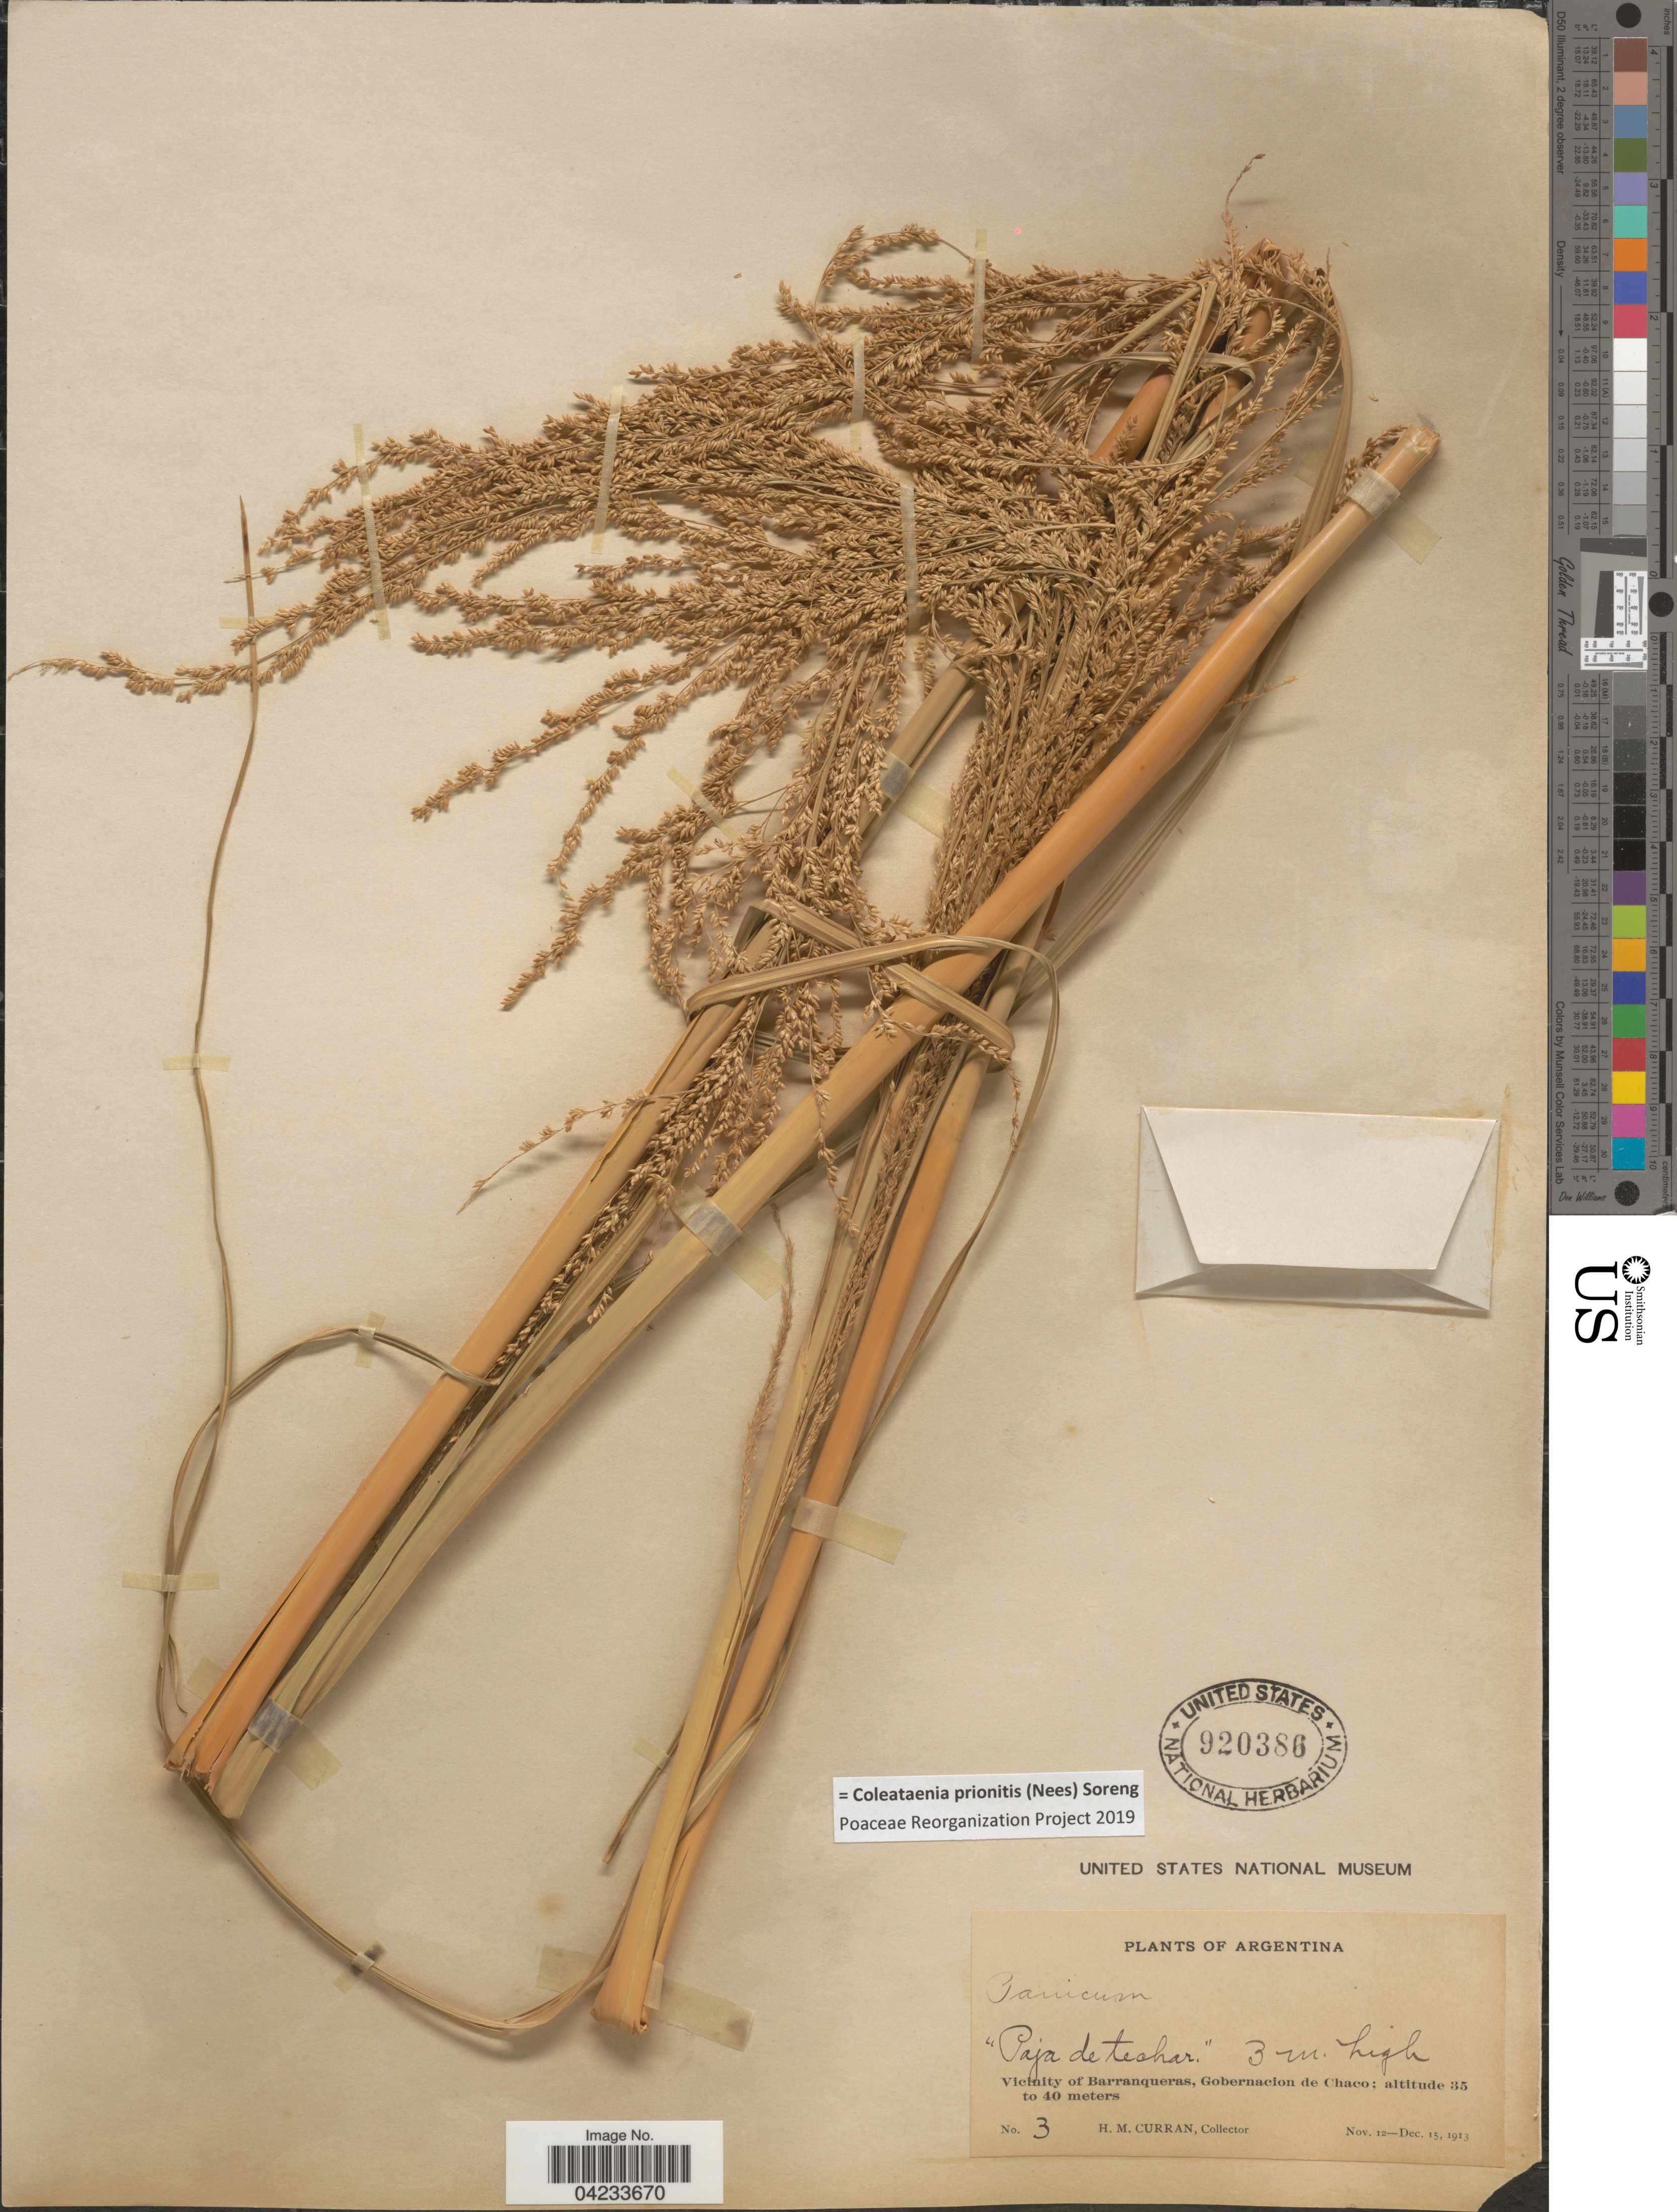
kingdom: Plantae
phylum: Tracheophyta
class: Liliopsida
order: Poales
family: Poaceae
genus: Coleataenia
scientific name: Coleataenia prionitis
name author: (Nees) Soreng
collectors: H. M. Curran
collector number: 3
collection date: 1913-11-12/1913-12-15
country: Argentina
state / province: Chaco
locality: Vicinity of Barranqueras, Gobernacion de Chaco.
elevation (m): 35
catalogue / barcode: US 920386